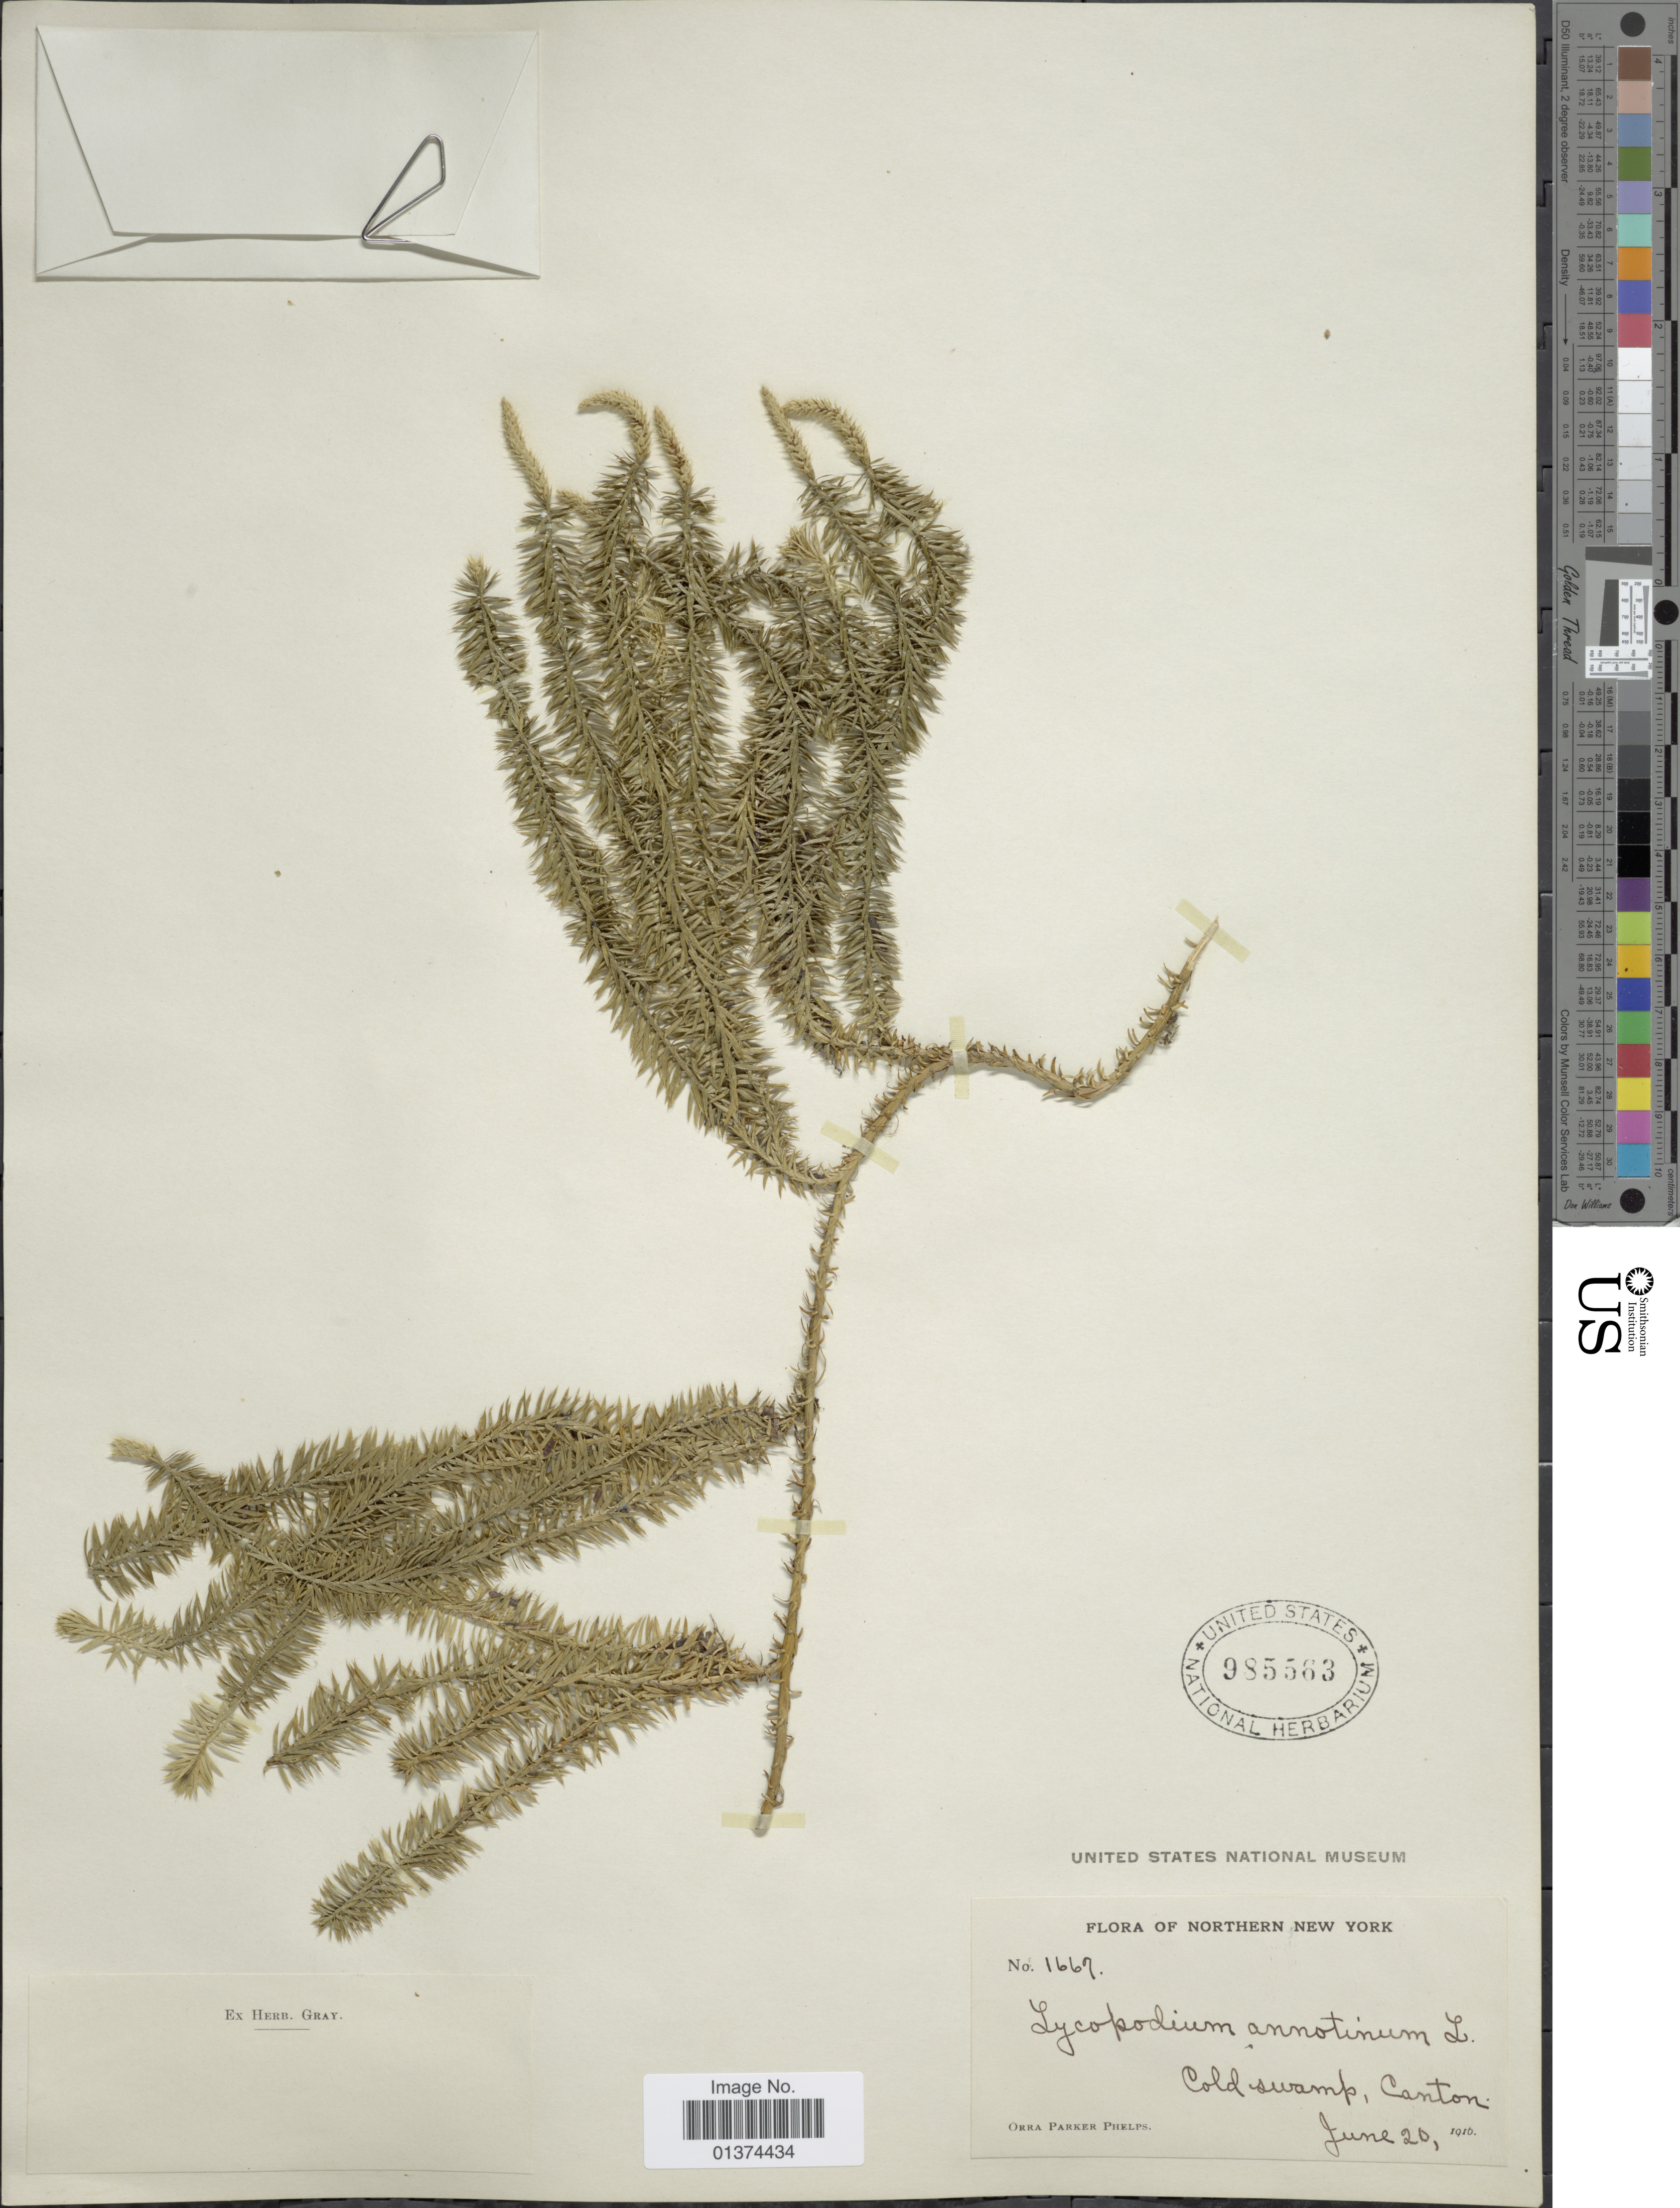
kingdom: Plantae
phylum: Tracheophyta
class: Lycopodiopsida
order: Lycopodiales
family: Lycopodiaceae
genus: Spinulum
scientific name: Spinulum annotinum subsp. annotinum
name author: (L.) A. Haines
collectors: O. P. Phelps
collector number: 1669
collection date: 1916-06-20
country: United States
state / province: New York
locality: Northern New York, Cold swamp, Canton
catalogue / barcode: US 985563